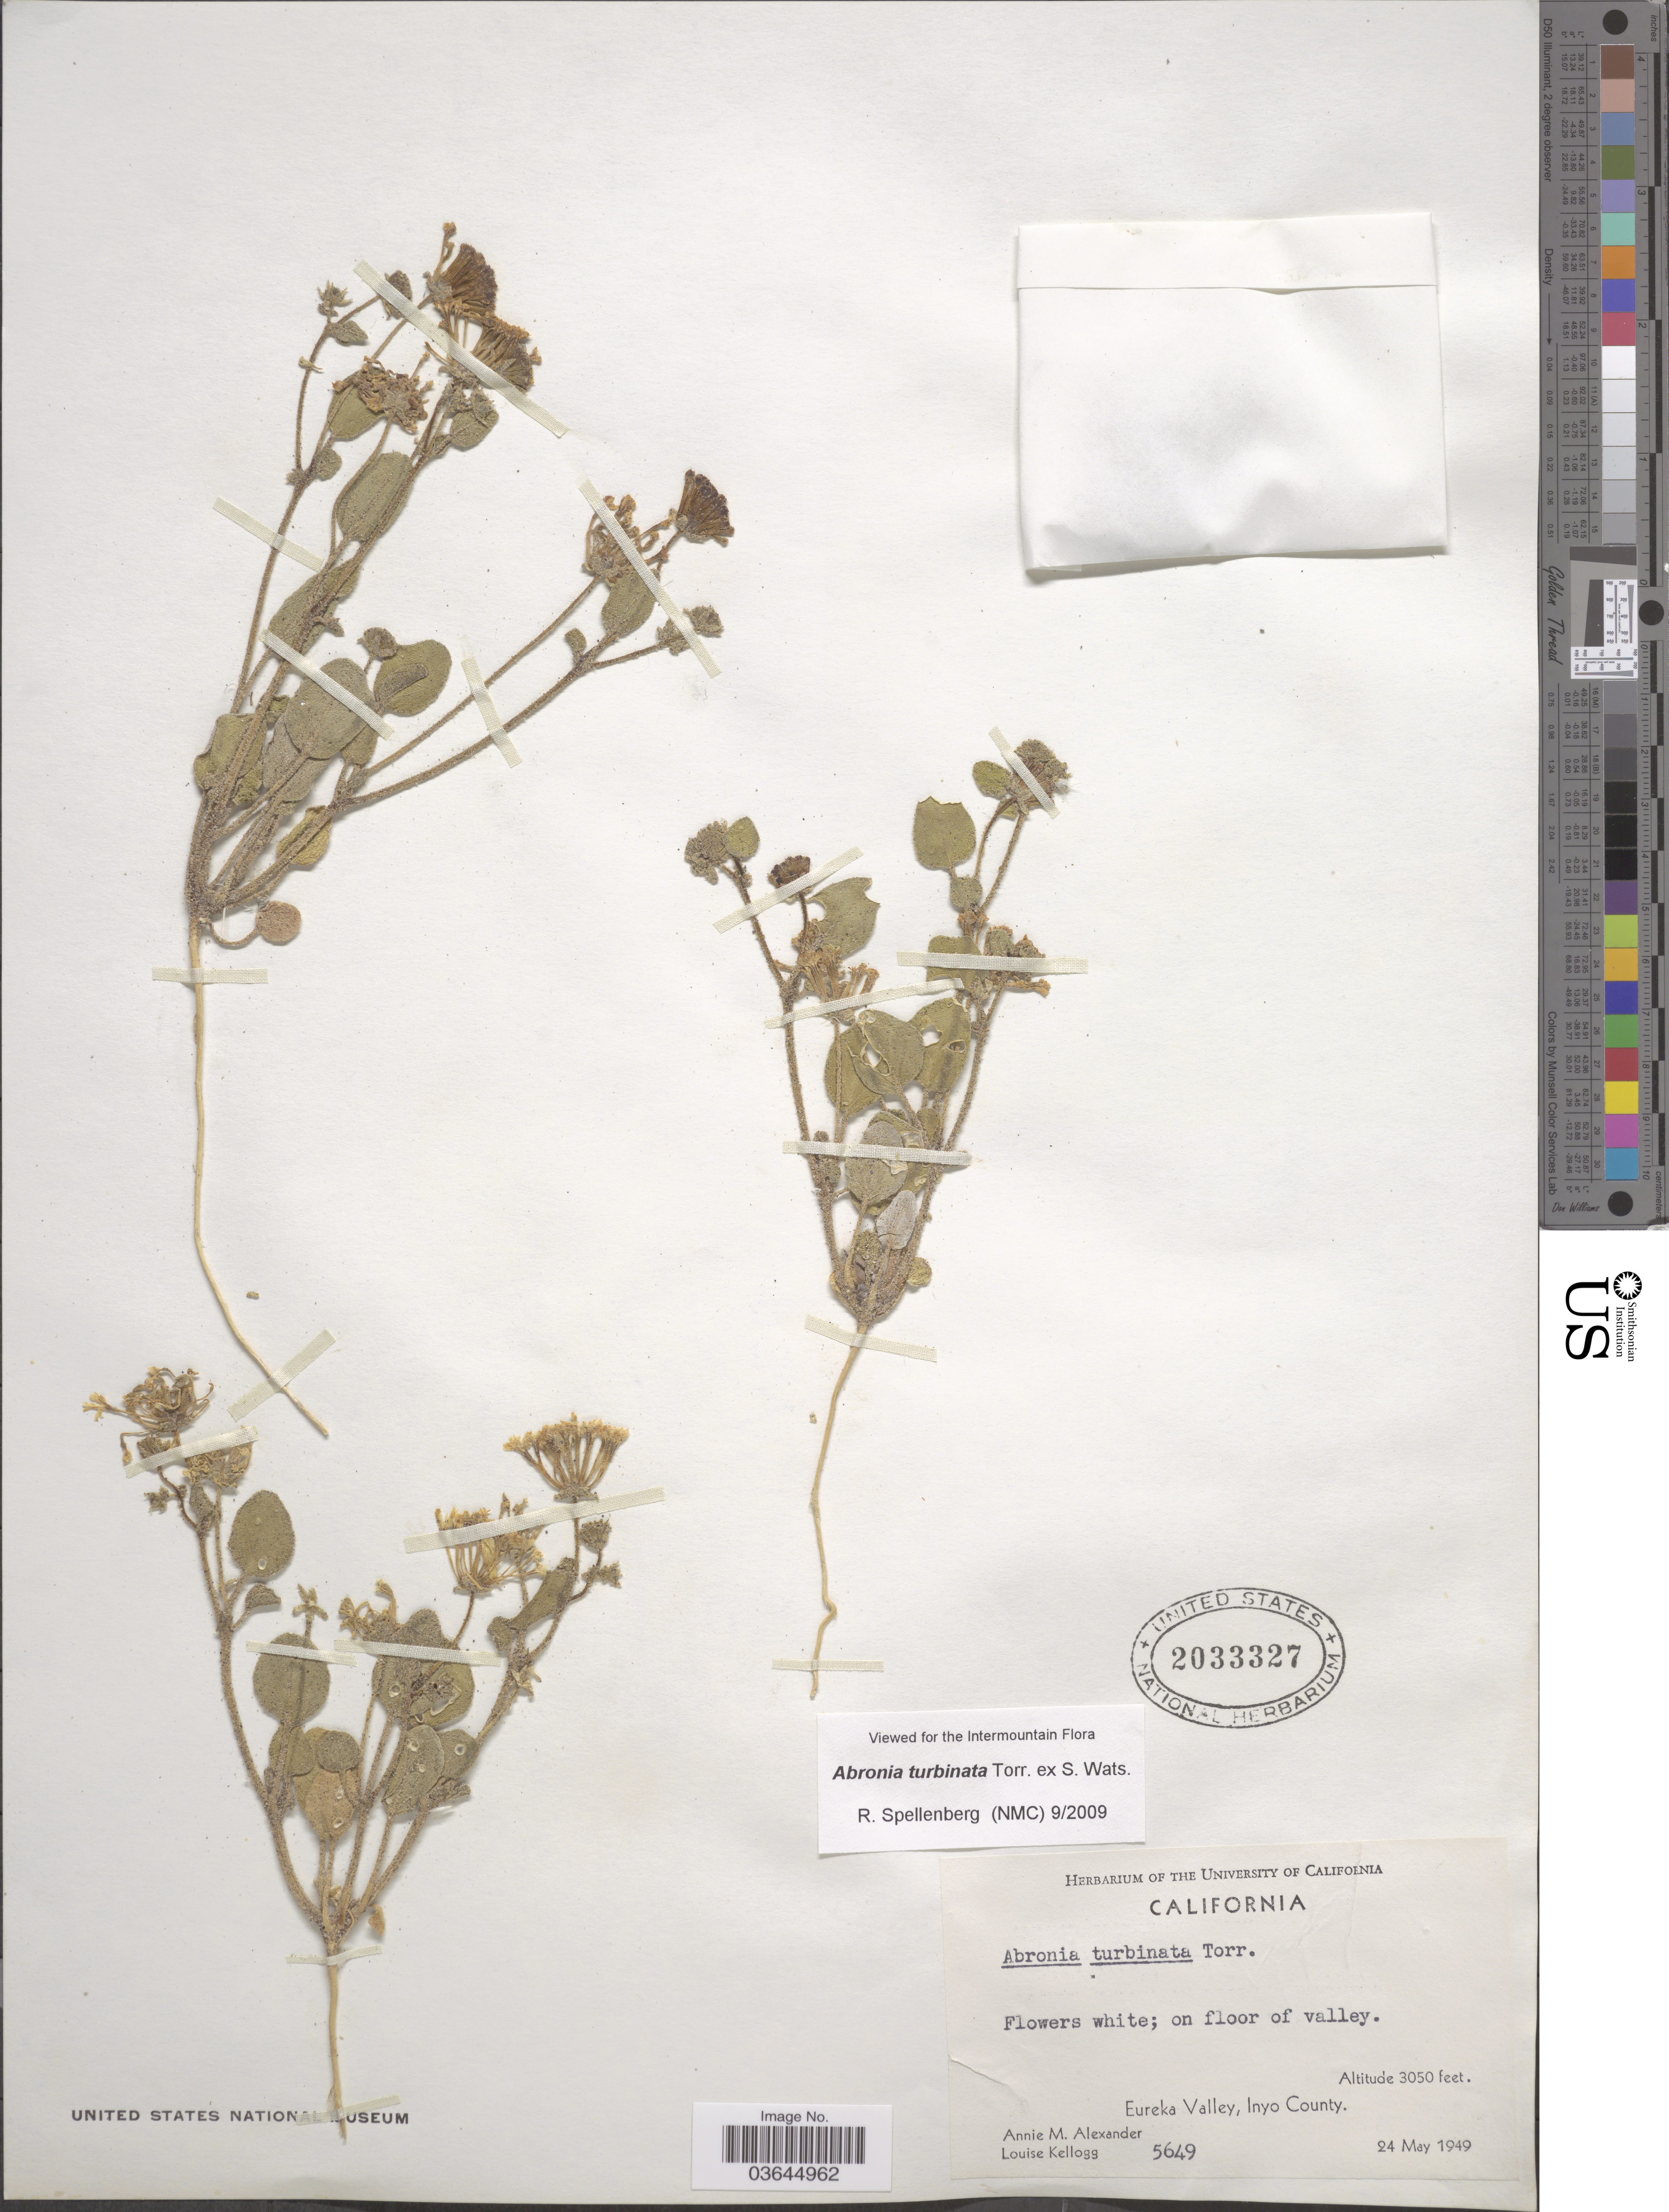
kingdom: Plantae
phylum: Tracheophyta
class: Magnoliopsida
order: Caryophyllales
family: Nyctaginaceae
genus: Abronia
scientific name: Abronia turbinata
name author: Torr. ex S. Watson in C. King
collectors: A. M. Alexander & L. Kellogg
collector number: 5649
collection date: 1949-05-24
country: United States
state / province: California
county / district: Inyo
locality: On floor of valley. Eureka Valley, Inyo County.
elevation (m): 930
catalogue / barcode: US 2033327